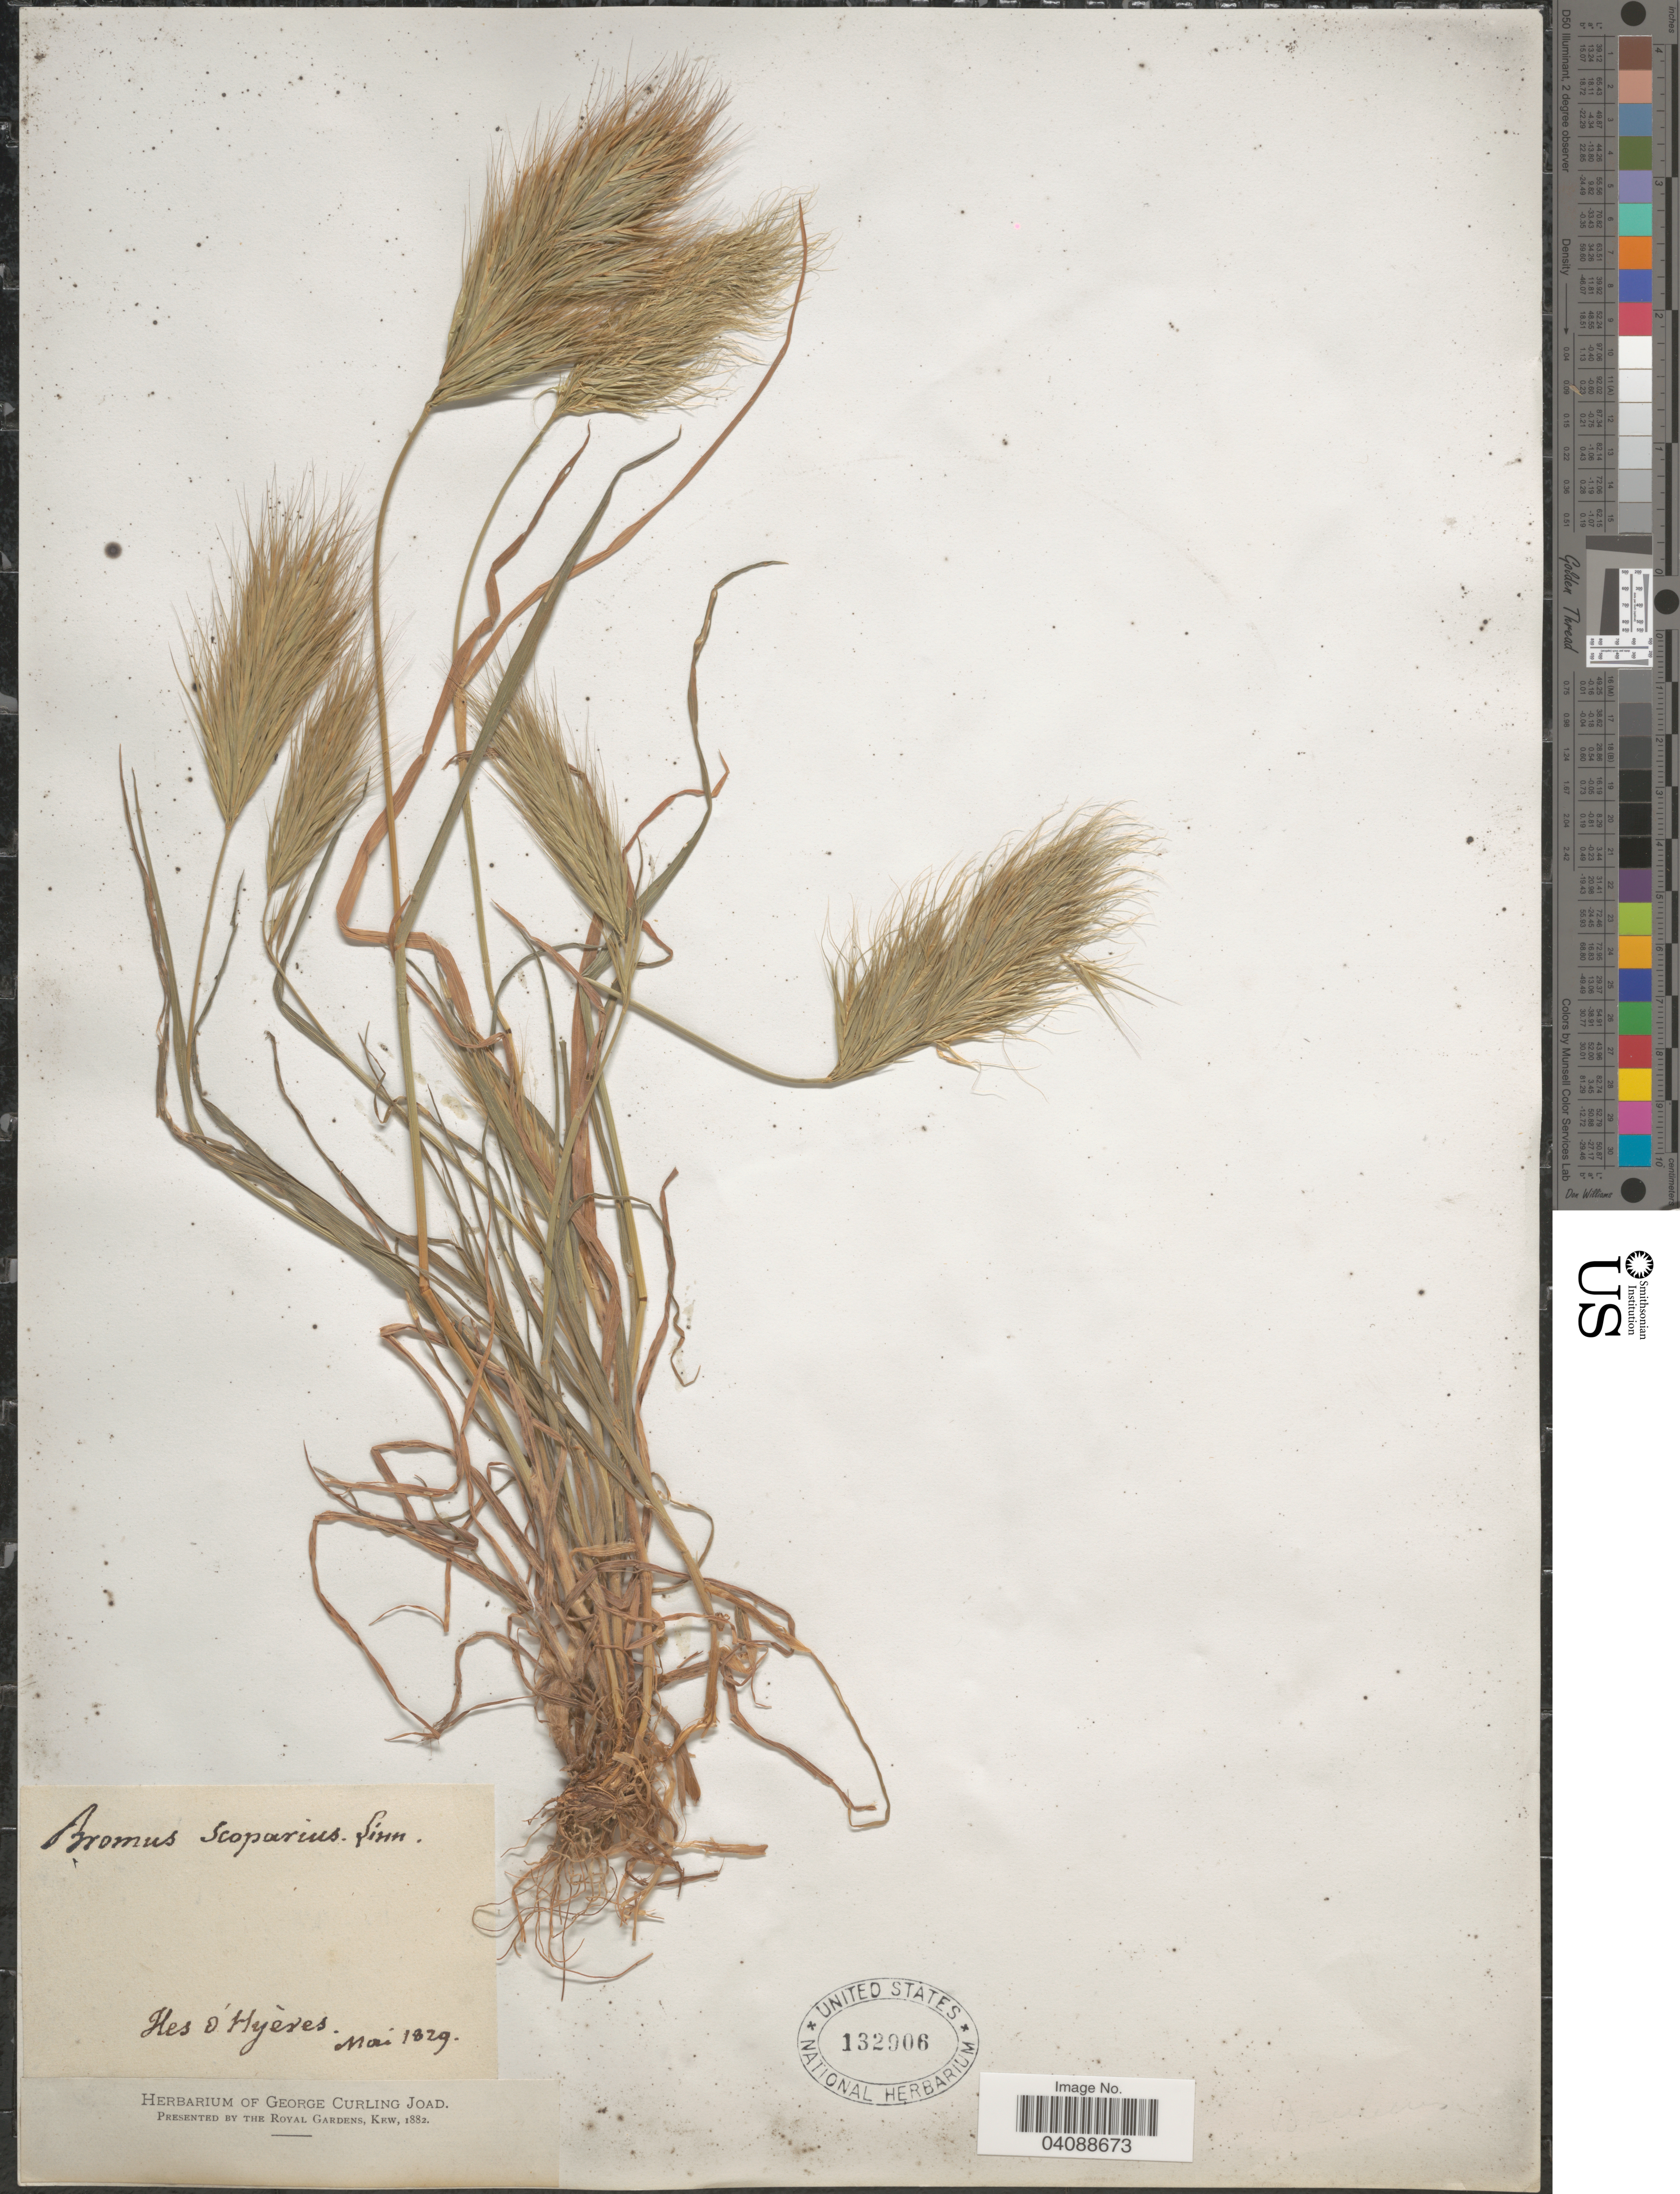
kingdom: Plantae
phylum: Tracheophyta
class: Liliopsida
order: Poales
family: Poaceae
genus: Bromus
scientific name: Bromus sp.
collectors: ex herb. George Curling Joad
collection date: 1829-05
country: France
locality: Lles d'Hyères.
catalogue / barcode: US 132906